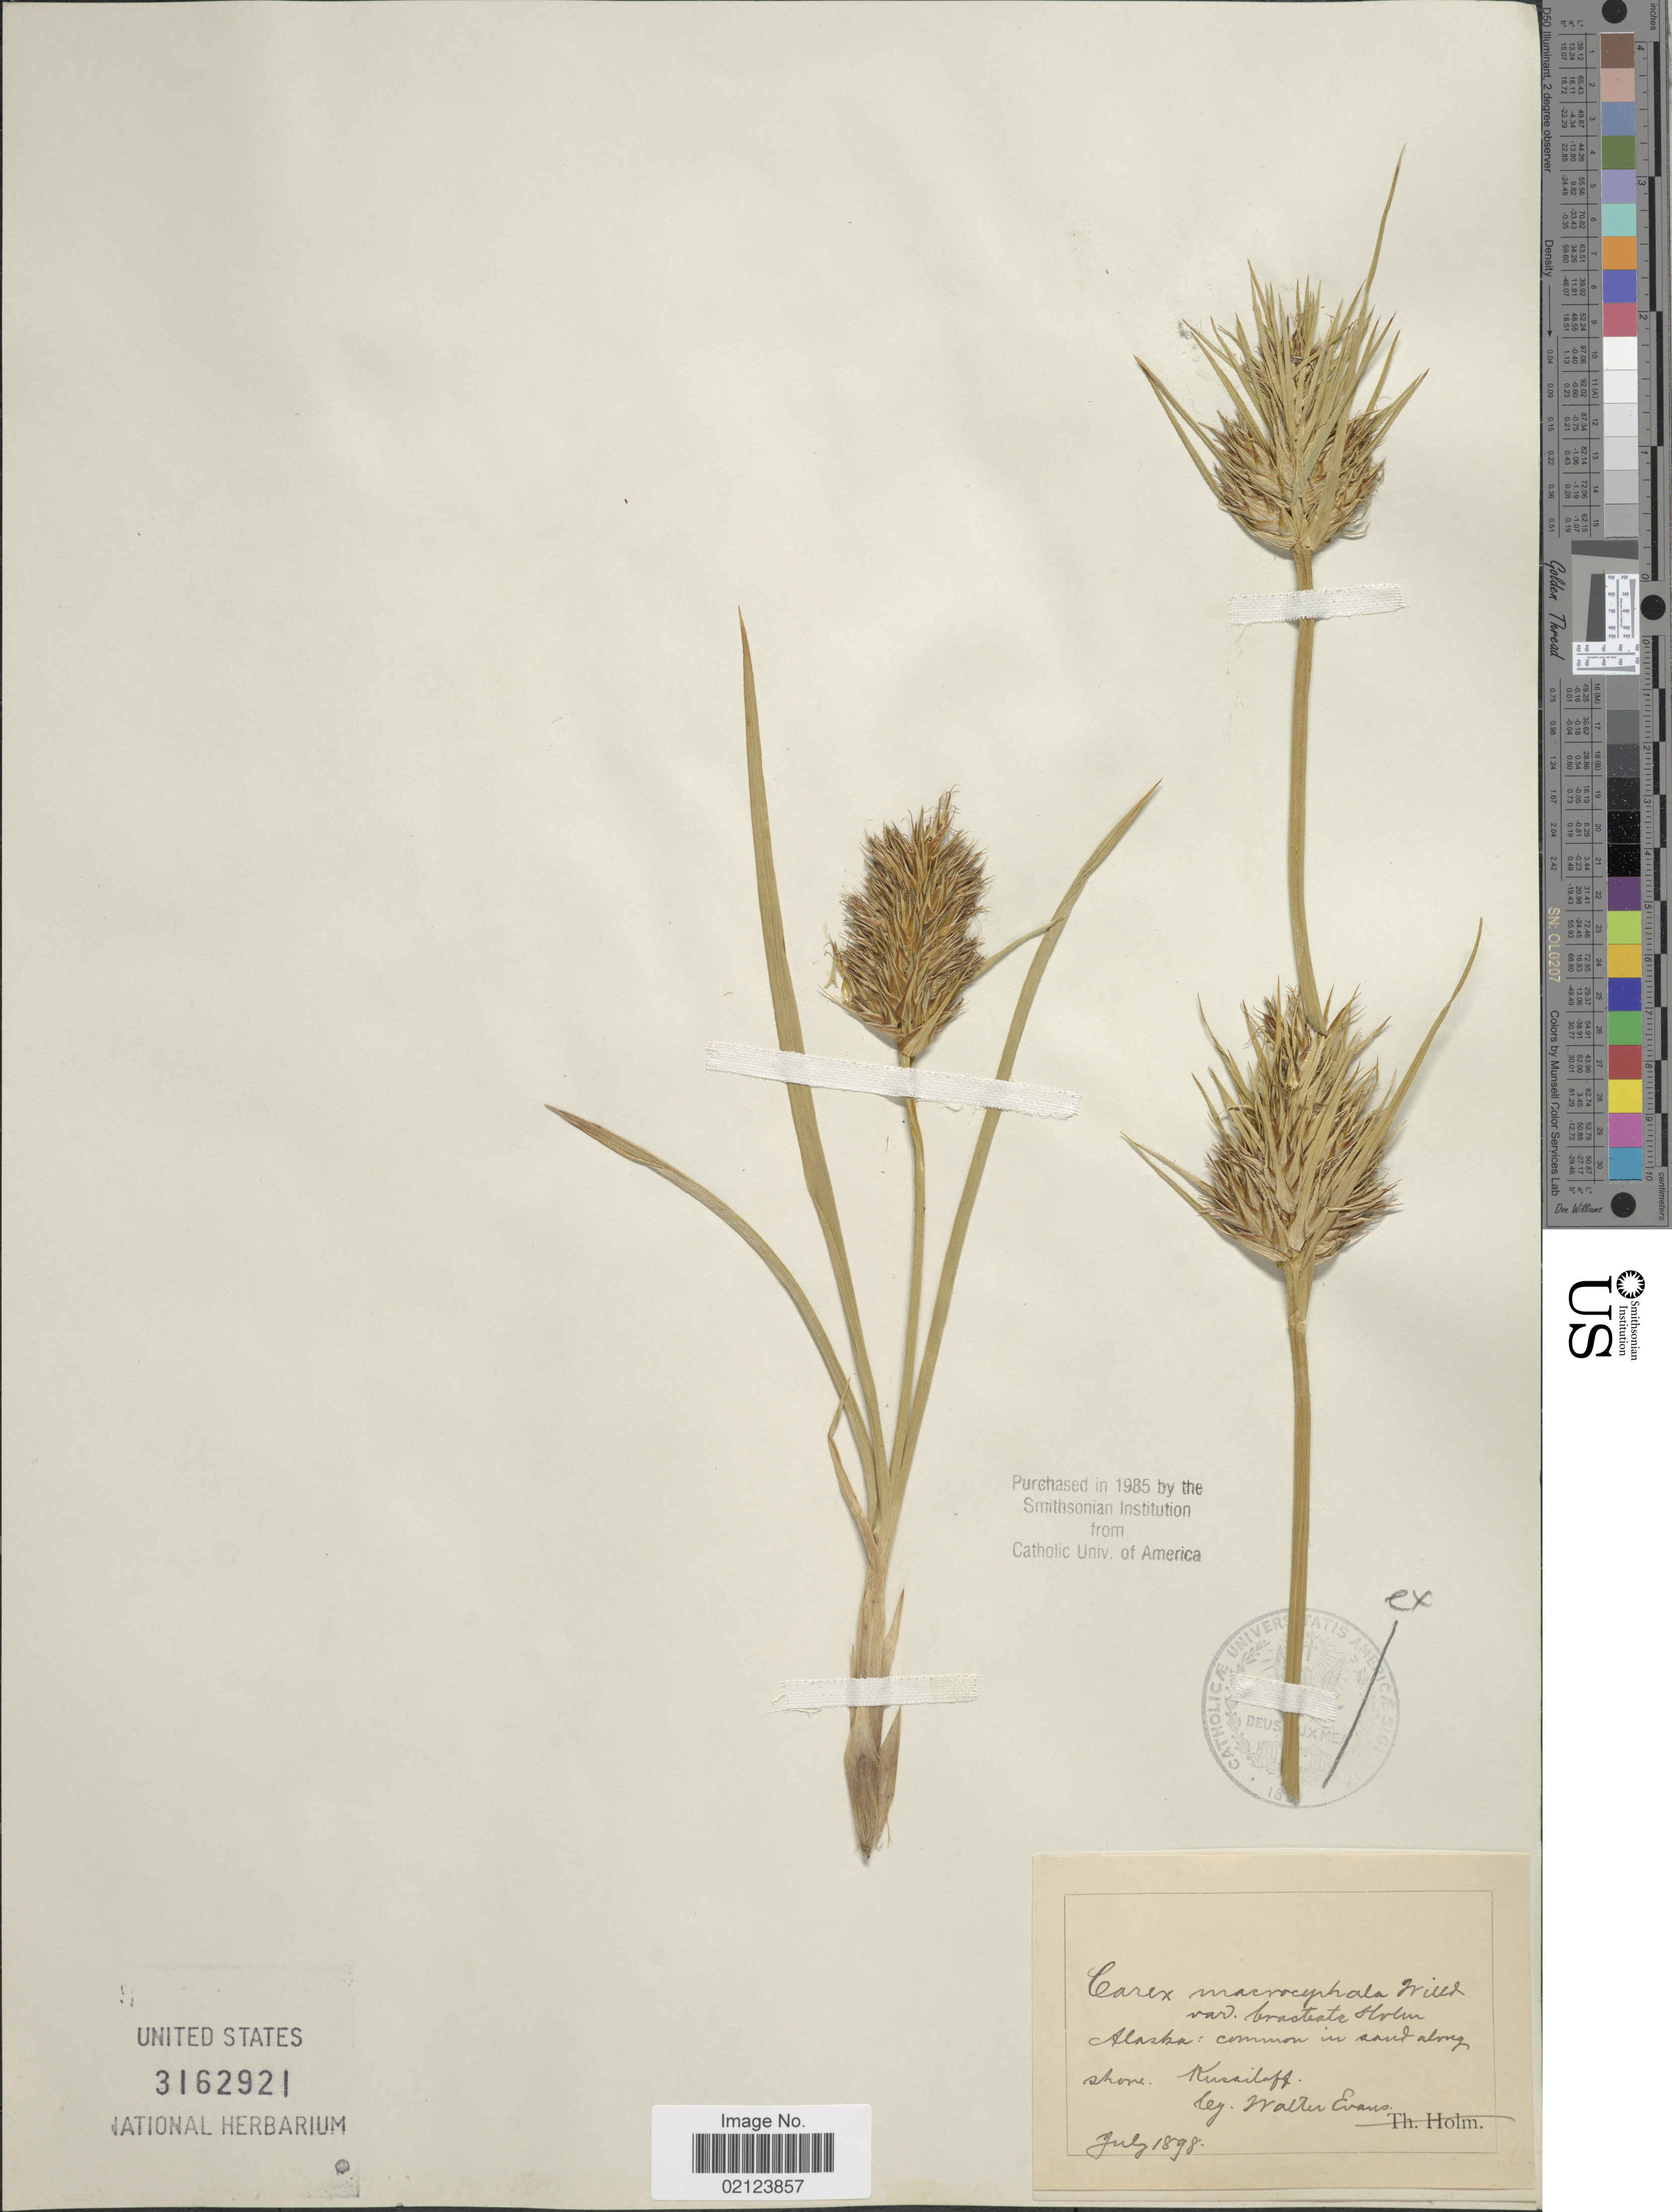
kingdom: Plantae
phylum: Tracheophyta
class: Liliopsida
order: Poales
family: Cyperaceae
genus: Carex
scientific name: Carex macrocephala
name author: Willd. ex Spreng.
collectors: W. H. Evans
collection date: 1898-07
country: United States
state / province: Alaska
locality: Common in sand along shore, Kussiloff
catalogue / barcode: US 3162921